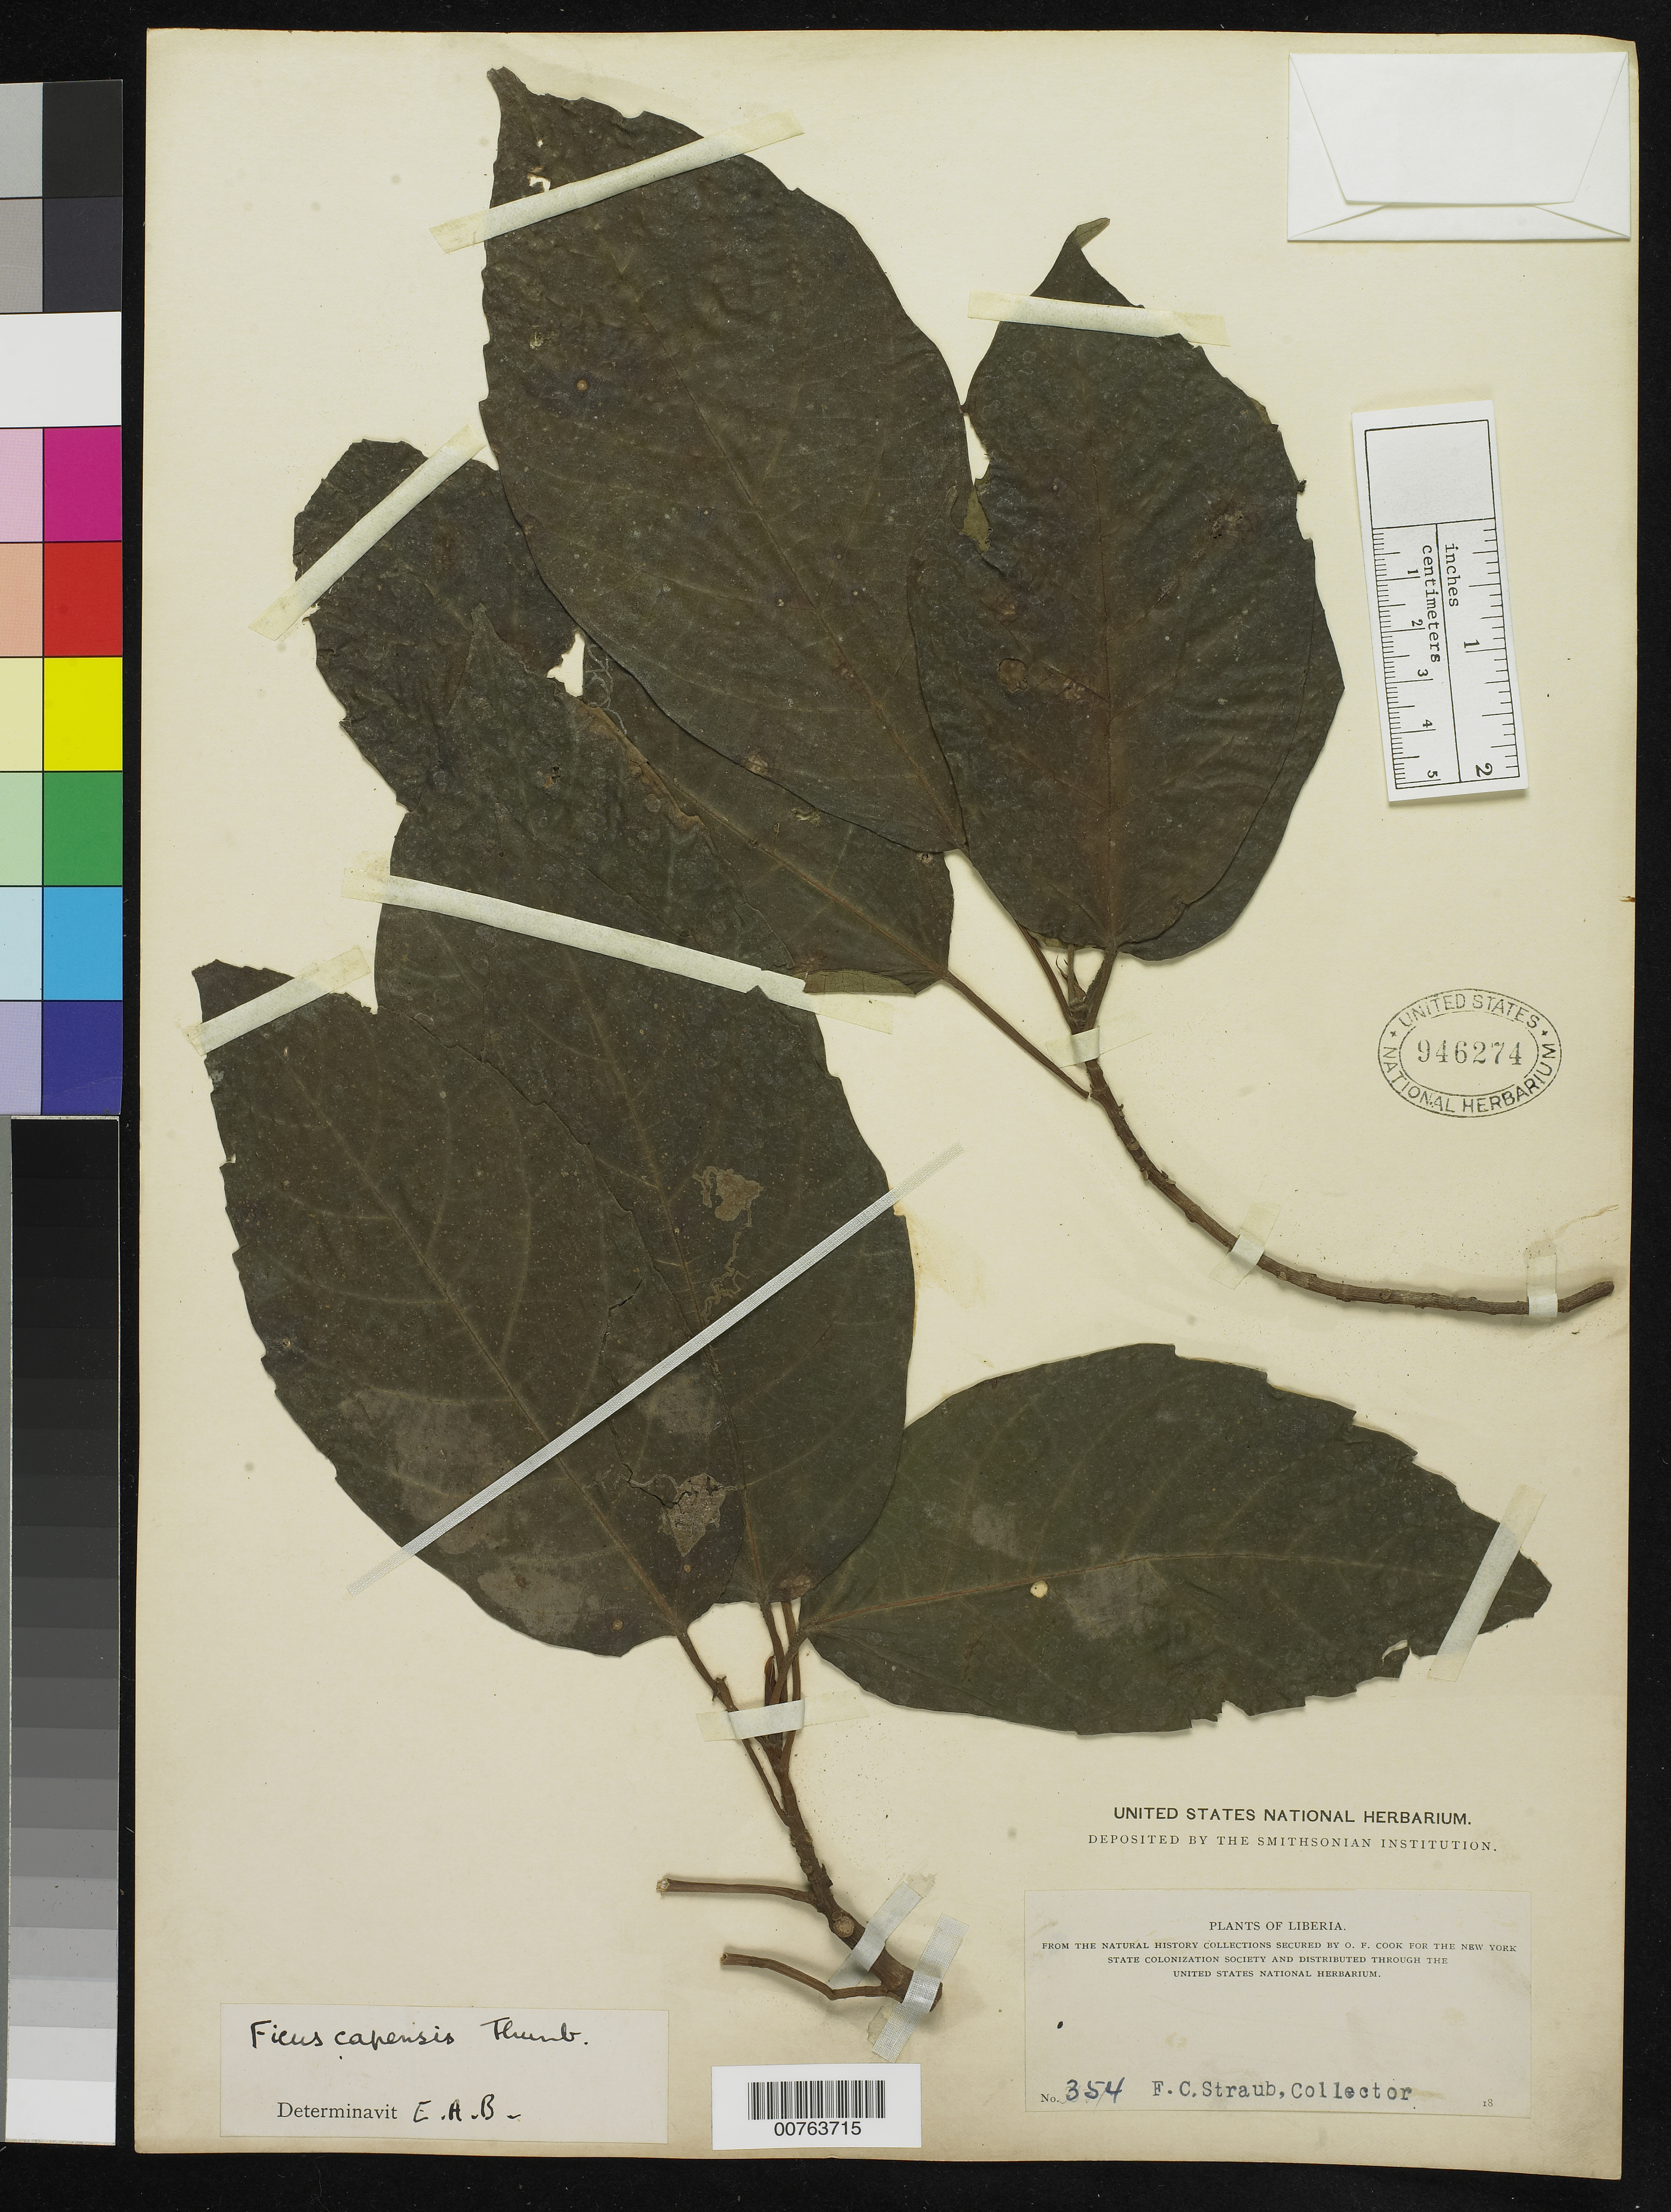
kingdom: Plantae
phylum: Tracheophyta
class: Magnoliopsida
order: Rosales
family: Moraceae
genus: Ficus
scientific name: Ficus capensis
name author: Thunb.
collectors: F. Straub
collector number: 354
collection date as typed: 18--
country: Liberia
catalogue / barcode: US 946274